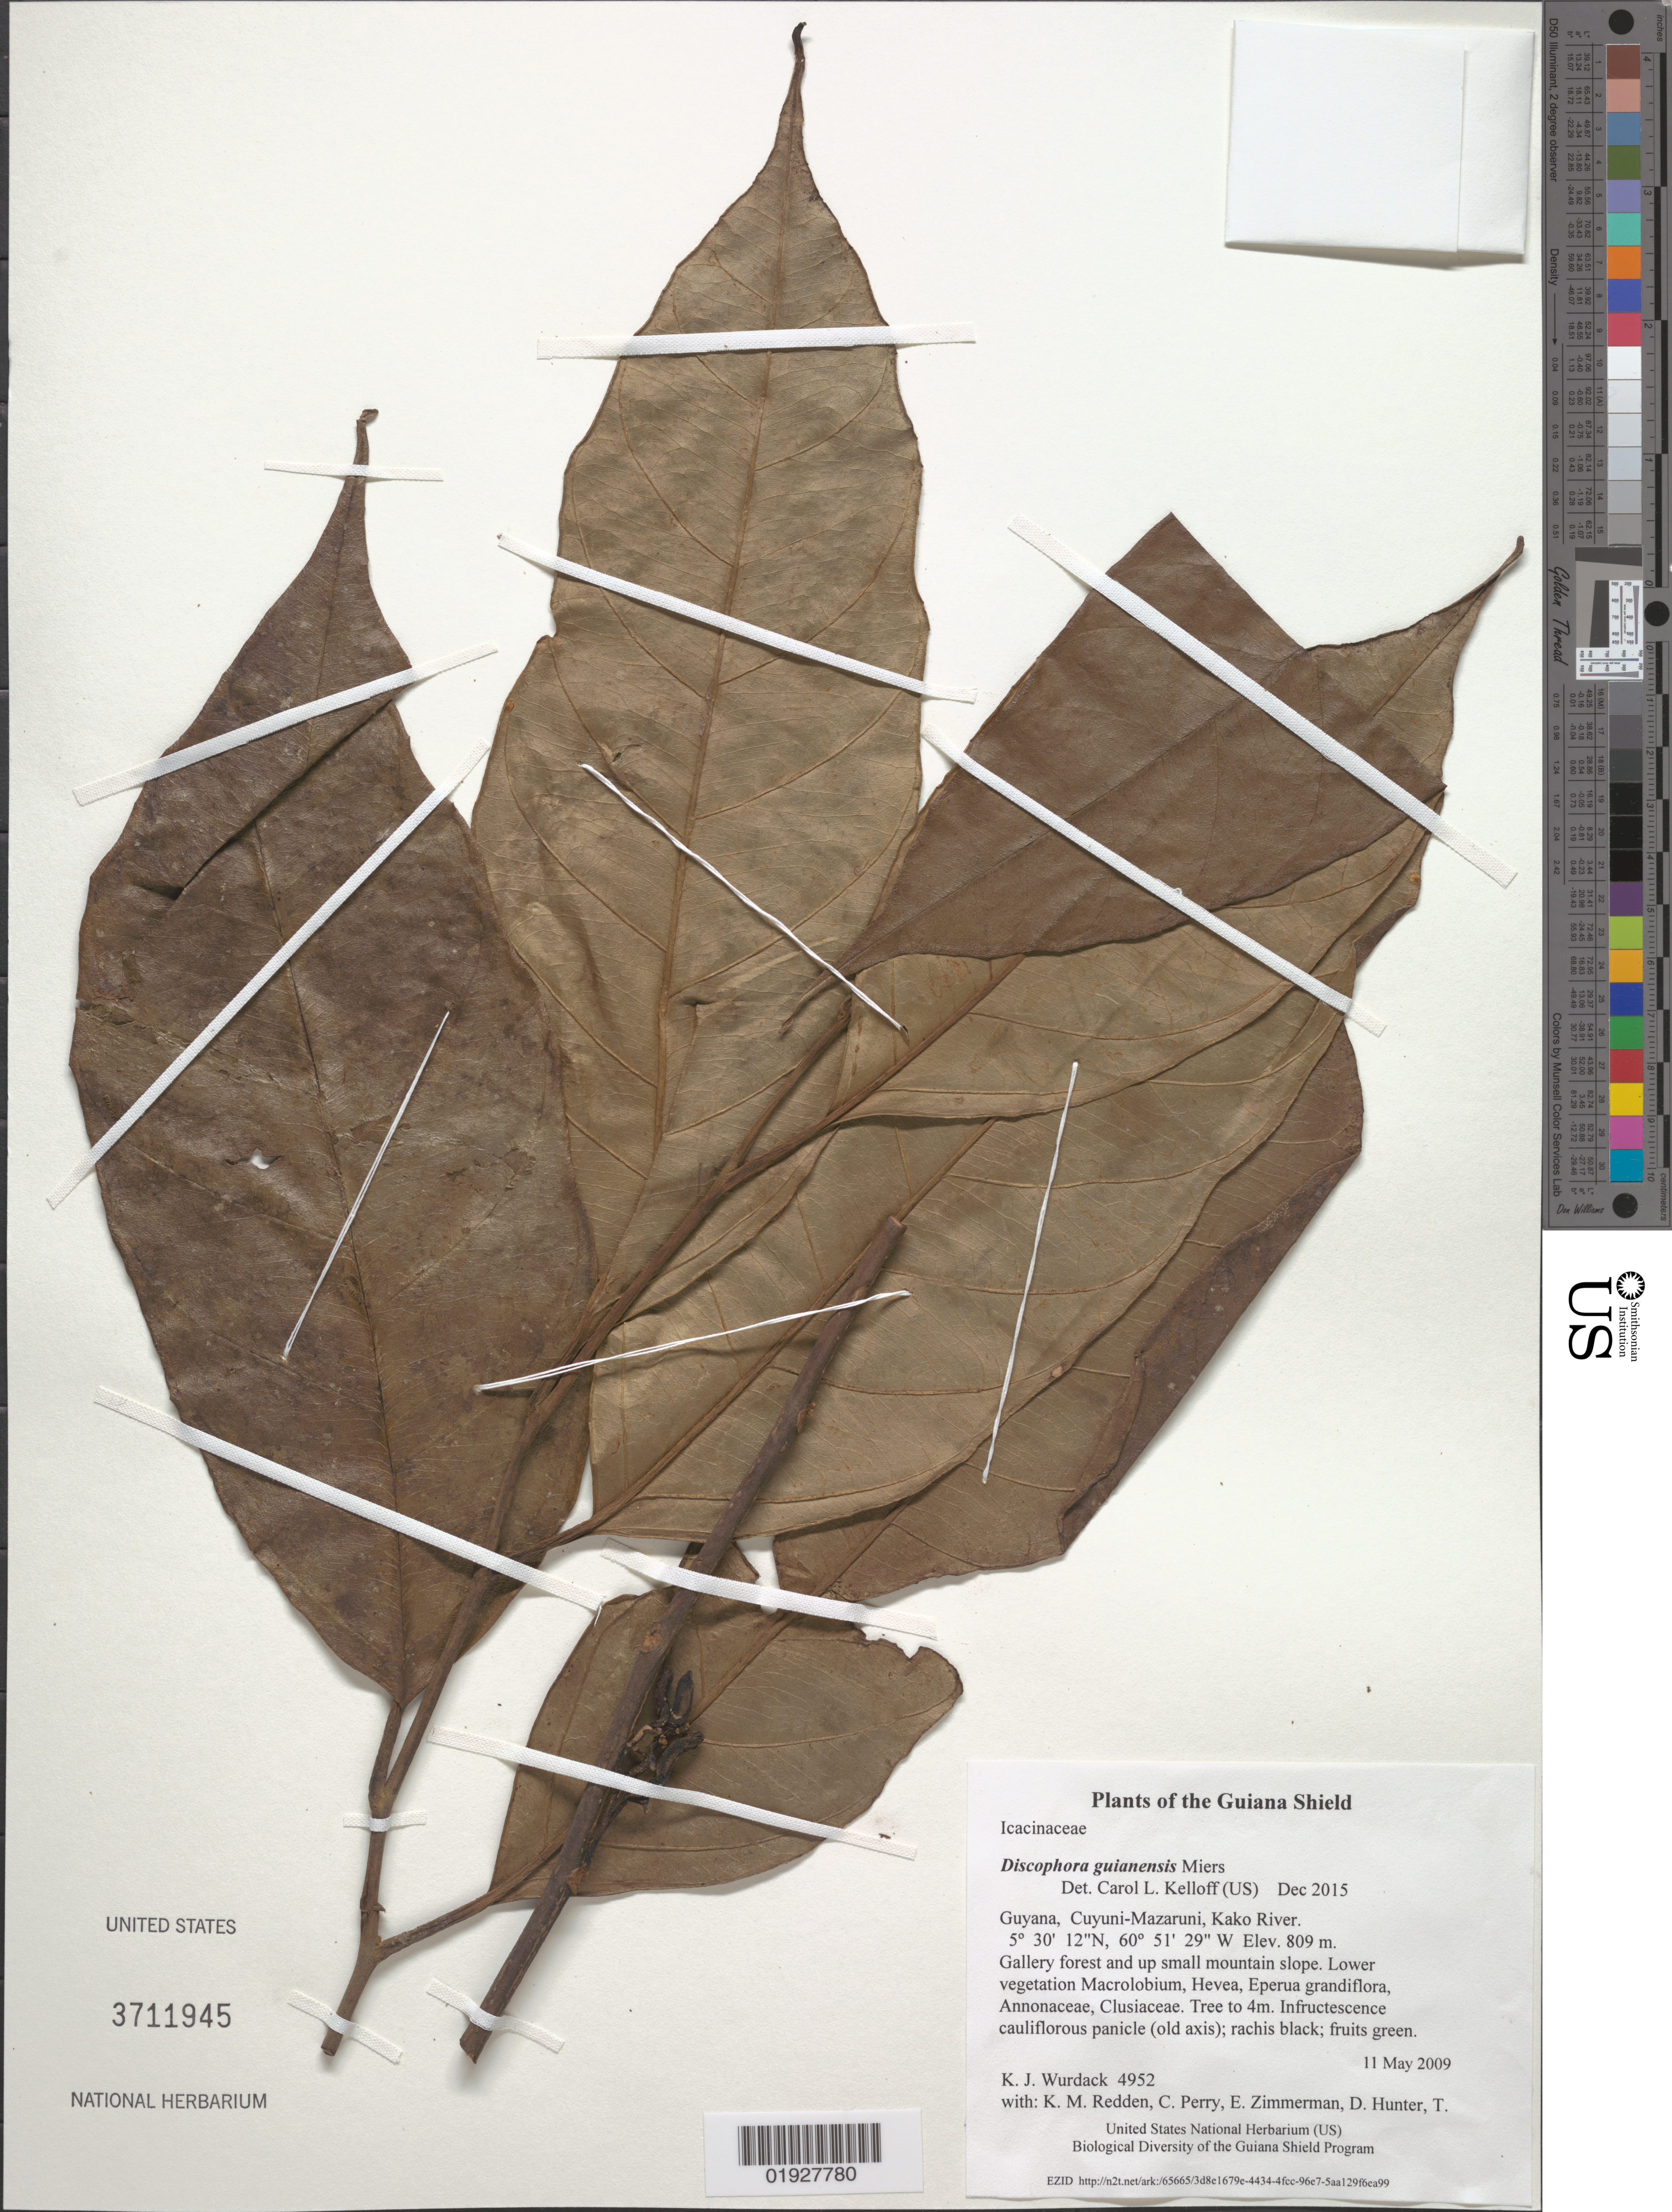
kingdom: Plantae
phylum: Tracheophyta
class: Magnoliopsida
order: Cardiopteridales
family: Stemonuraceae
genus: Discophora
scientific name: Discophora guianensis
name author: Miers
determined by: Kelloff, Carol L., (US), Smithsonian Institution - National Museum of Natural History (UNITED STATES)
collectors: K. Wurdack, K. M. Redden, C. Perry, E. Zimmerman, D. Hunter, T. Hunter & V. Roland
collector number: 4952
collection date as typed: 11 May 2009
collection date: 2009-05-11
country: Guyana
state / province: Cuyuni-Mazaruni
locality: Kako River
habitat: Gallery forest and up small mountain slope. Lower vegetation Macrolobium, Hevea, Eperua grandiflora, Annonaceae, Clusiaceae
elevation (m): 809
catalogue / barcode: US 3711945